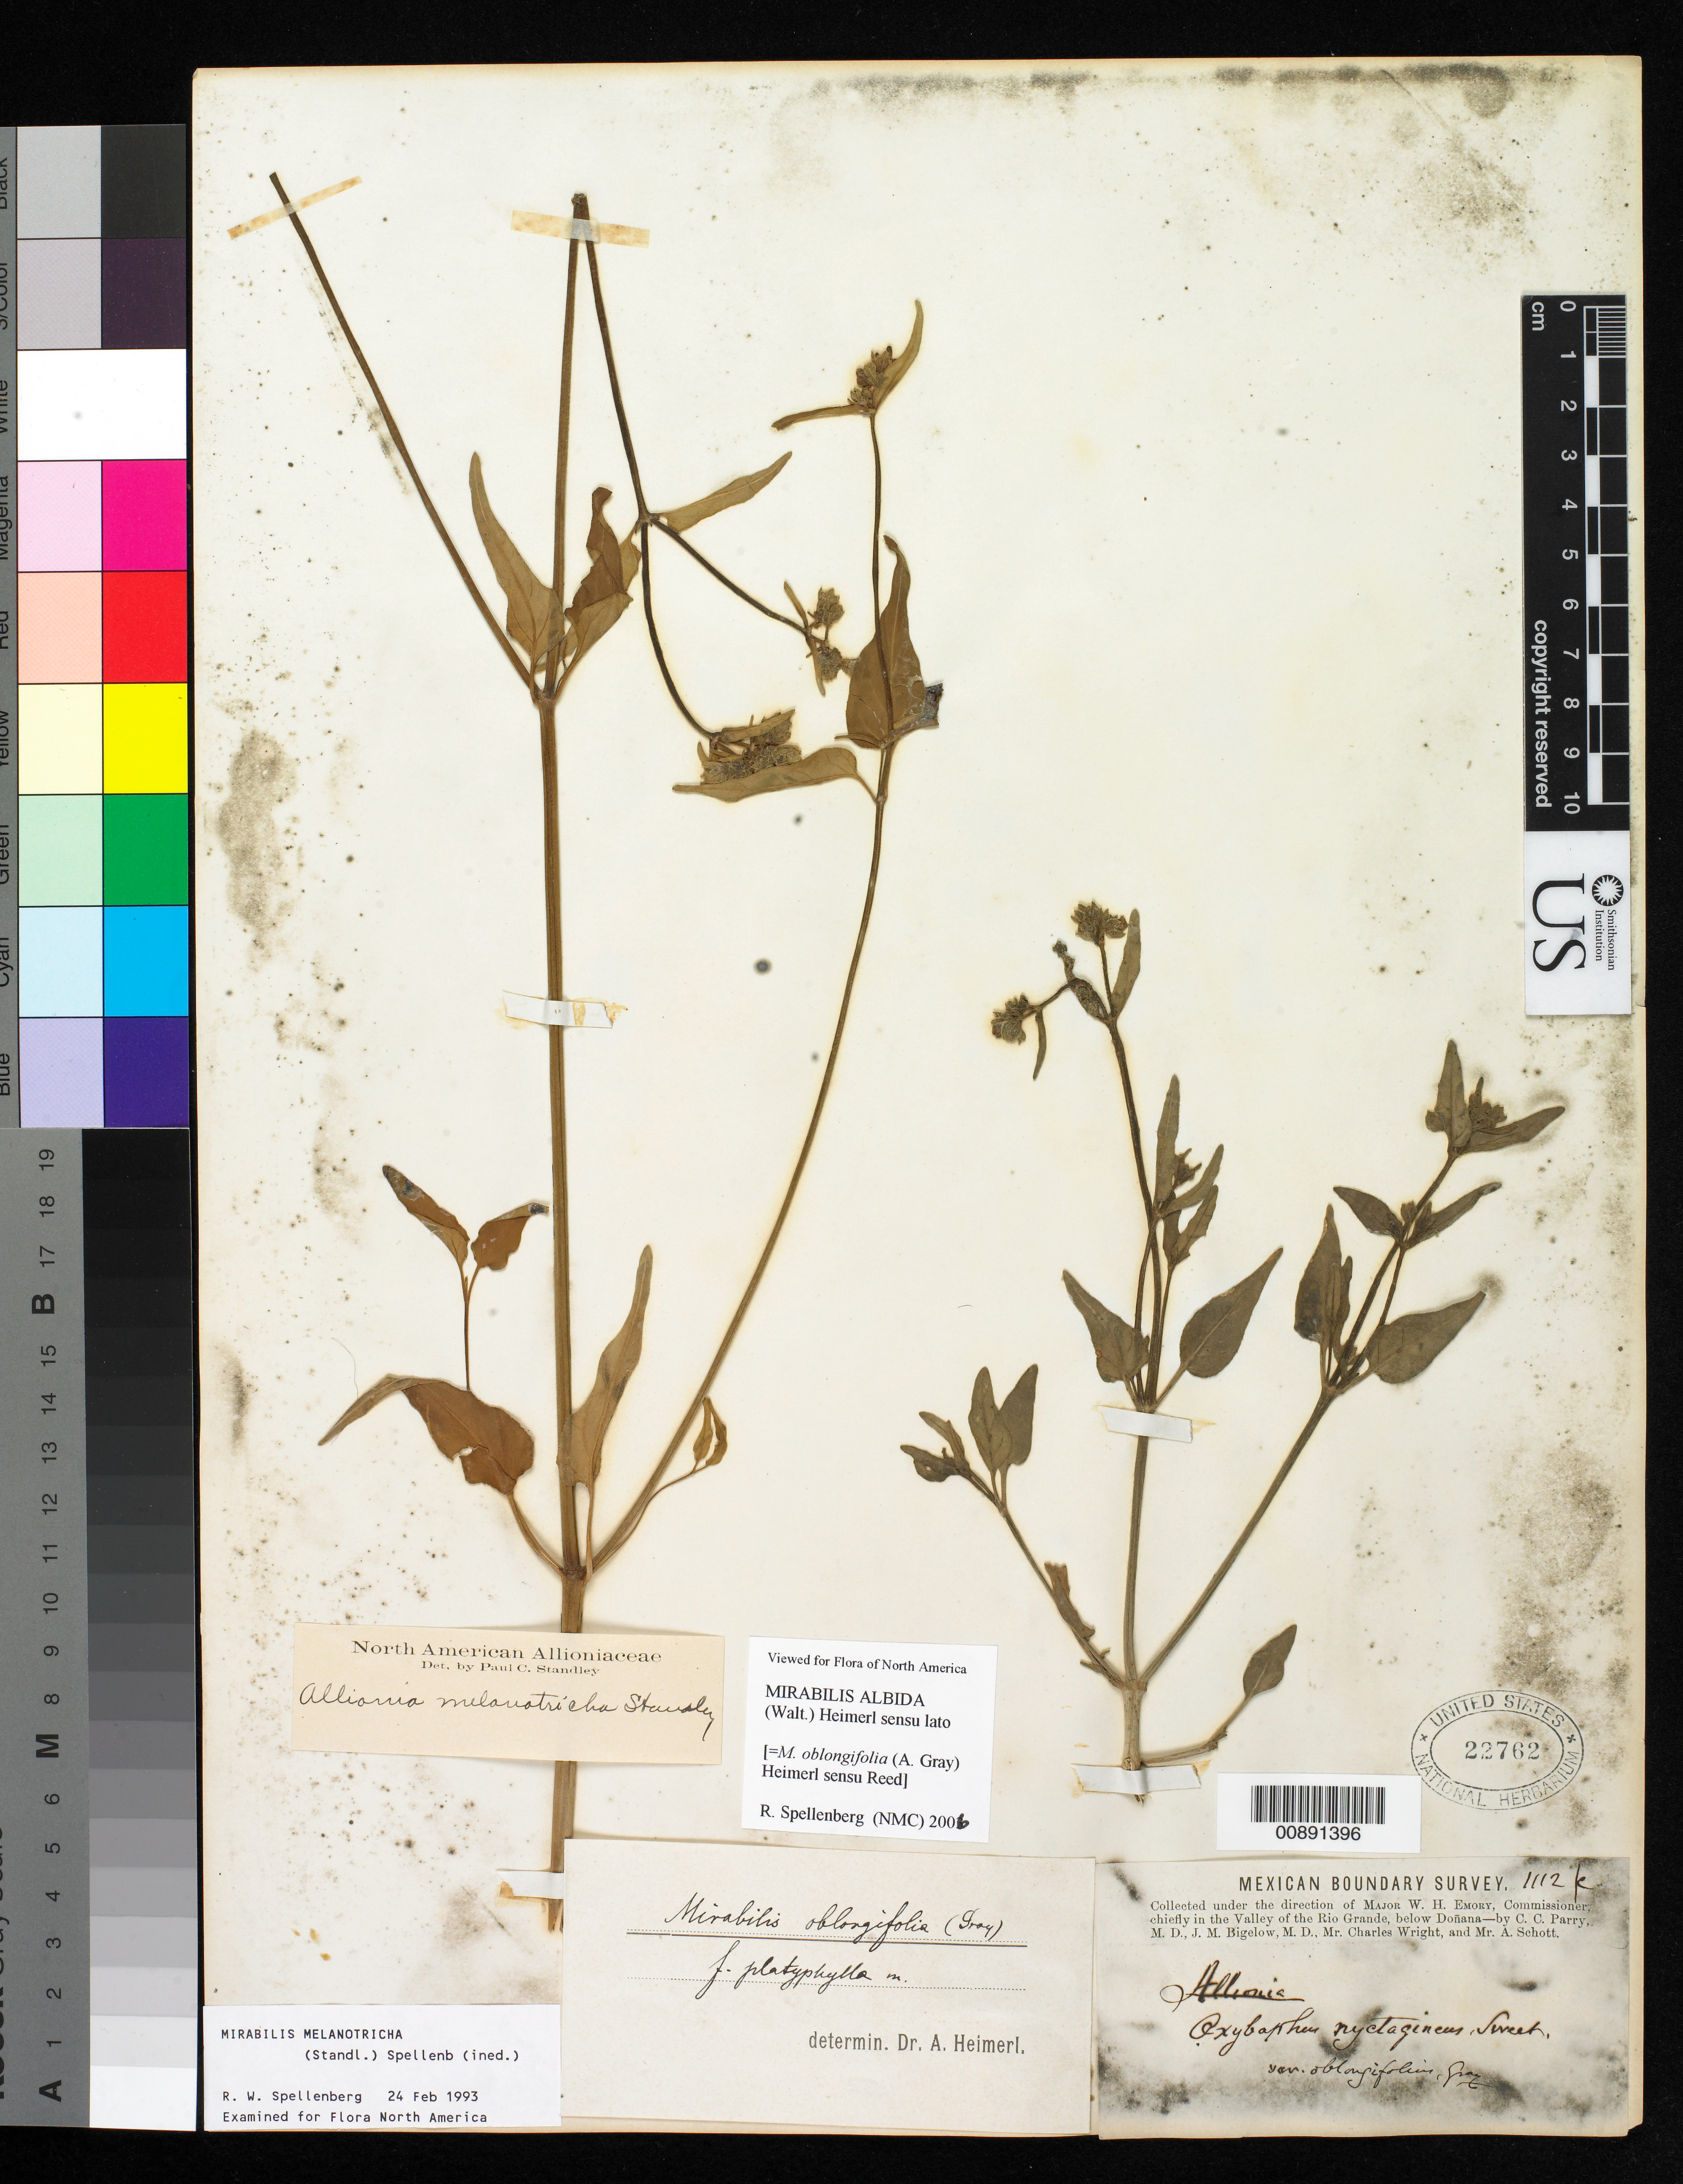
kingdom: Plantae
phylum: Tracheophyta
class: Magnoliopsida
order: Caryophyllales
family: Nyctaginaceae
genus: Mirabilis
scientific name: Mirabilis albida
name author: (Walter) Heimerl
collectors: C. C. Parry, J. M. Bigelow, C. Wright & A. C. V. Schott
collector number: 1112 k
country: United States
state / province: New Mexico / Texas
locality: Valley of the Rio Grande, below Doñana.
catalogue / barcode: US 22762